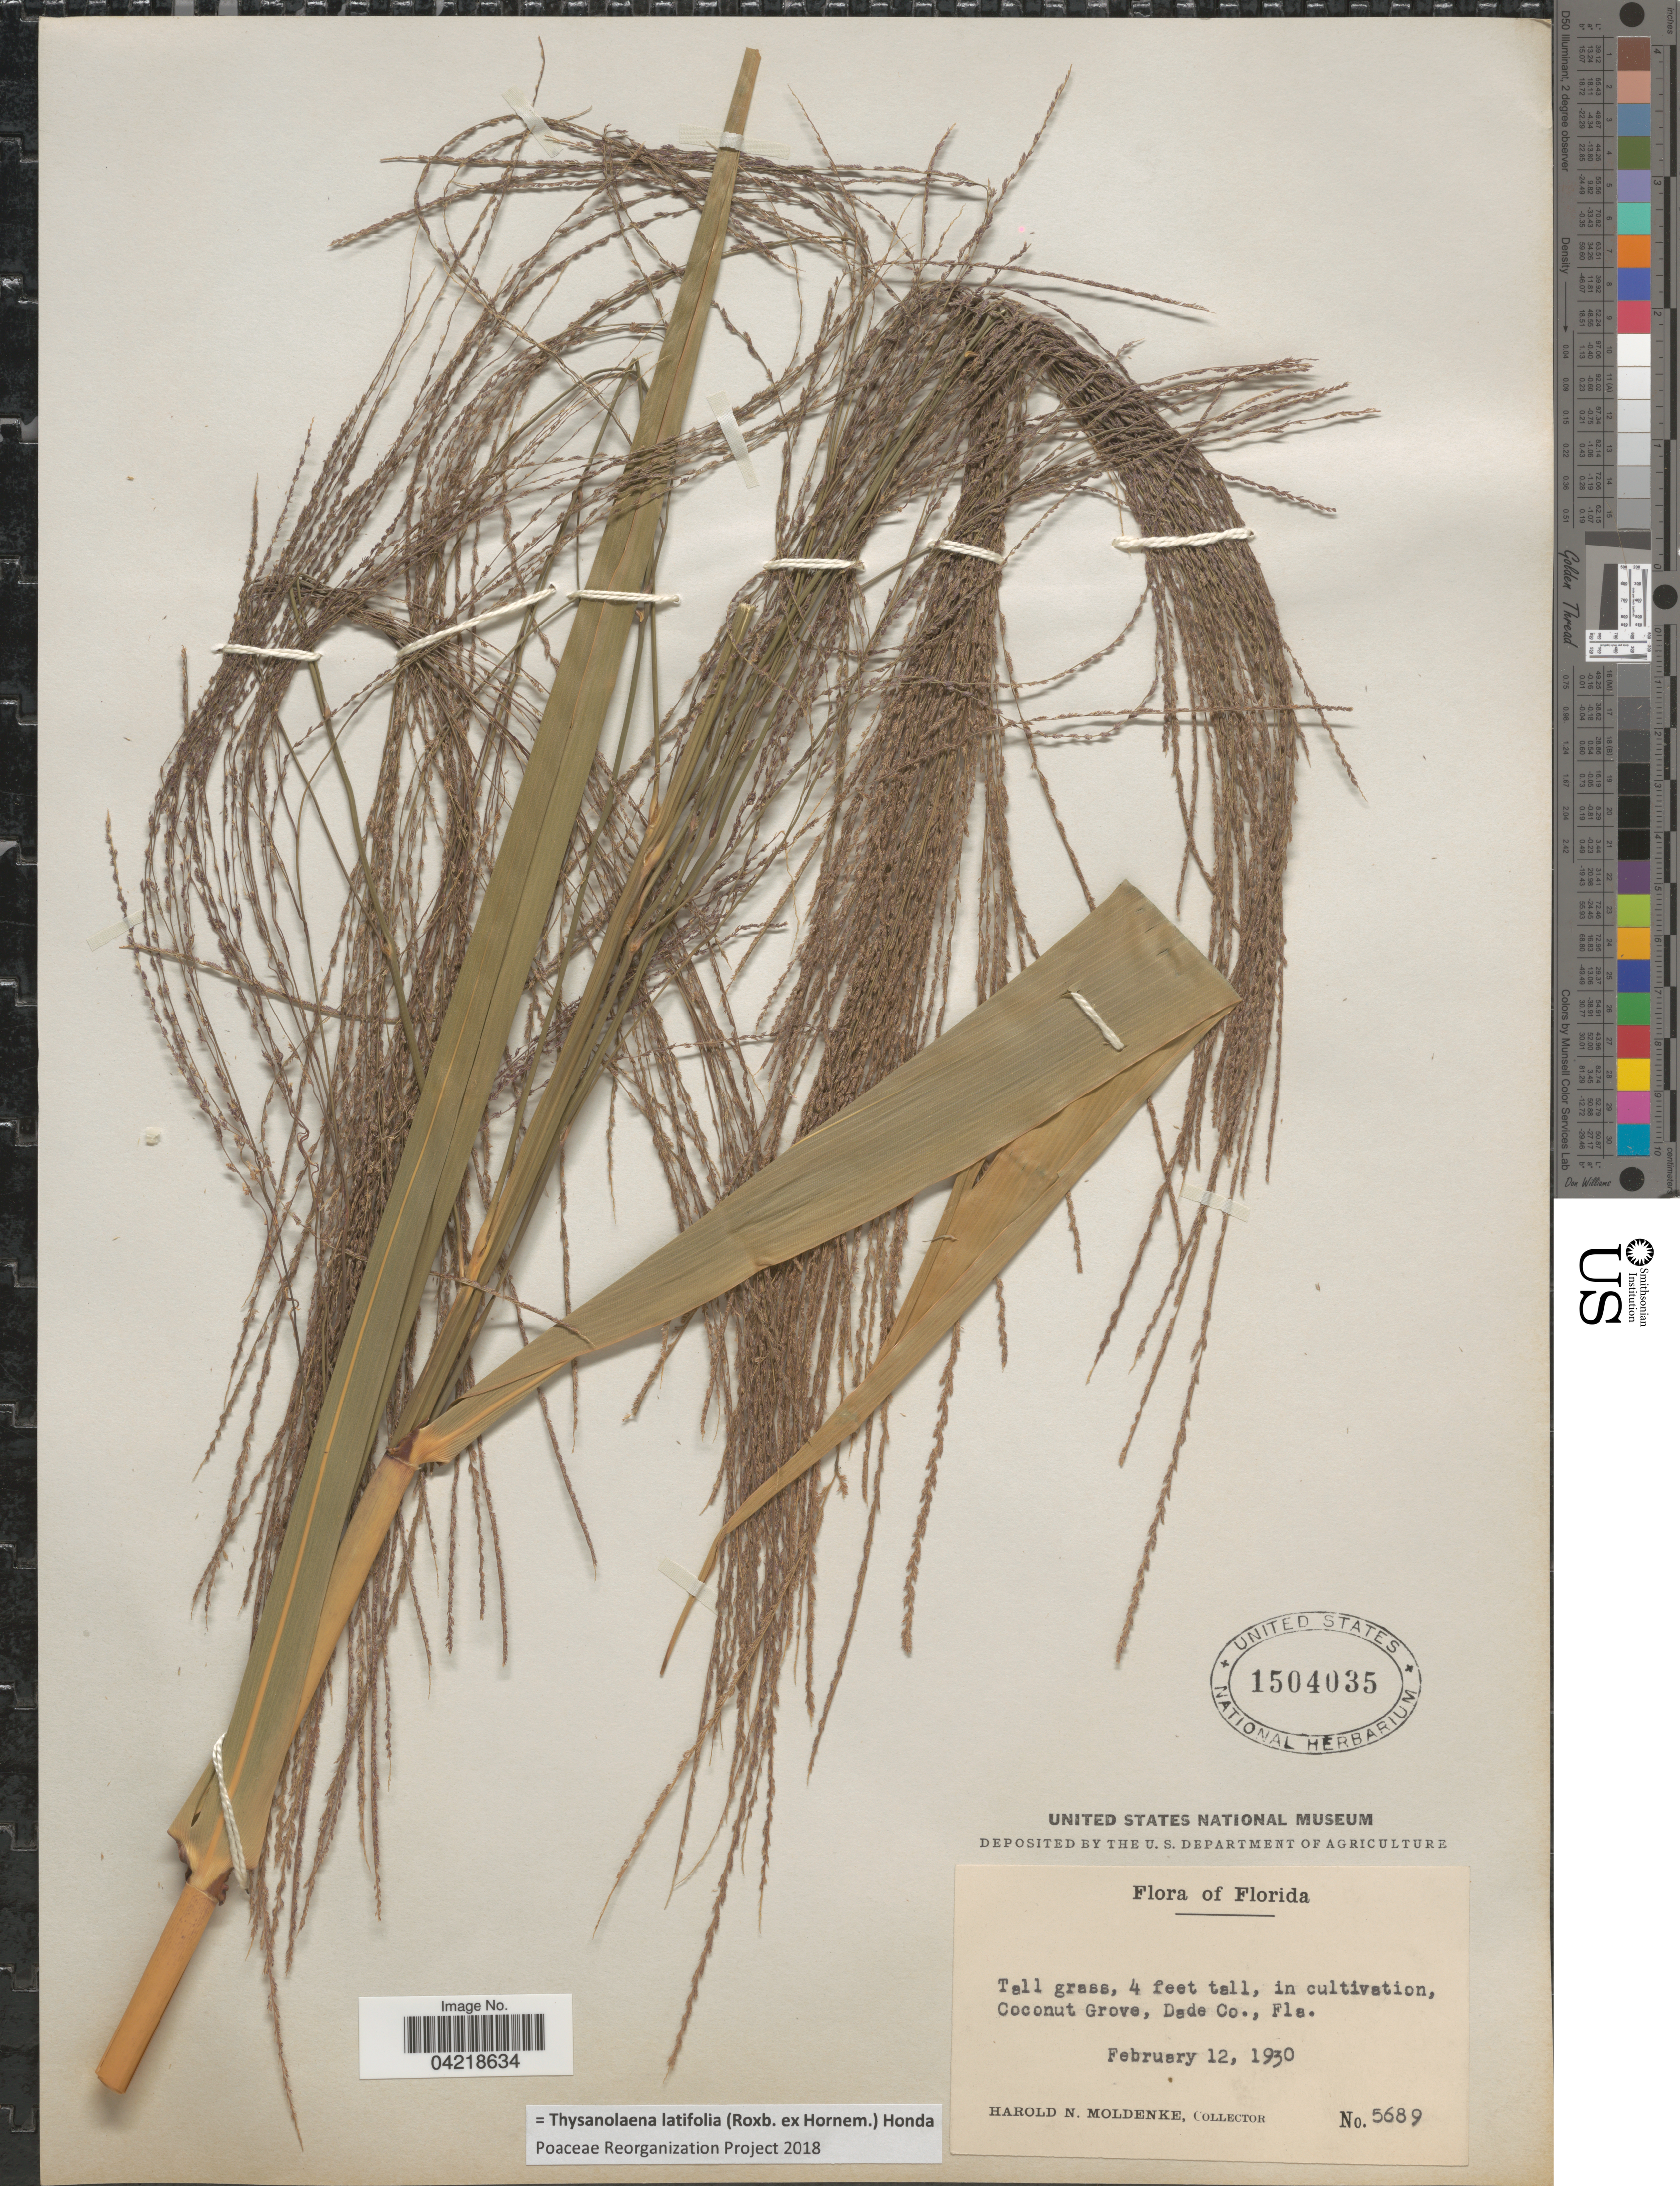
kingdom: Plantae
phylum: Tracheophyta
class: Liliopsida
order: Poales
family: Poaceae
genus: Thysanolaena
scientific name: Thysanolaena latifolia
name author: (Roxb. ex Hornem.) Honda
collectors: H. N. Moldenke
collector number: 5689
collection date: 1930-02-12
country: United States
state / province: Florida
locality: Coconut Grove, Dade Co.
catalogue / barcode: US 1504035